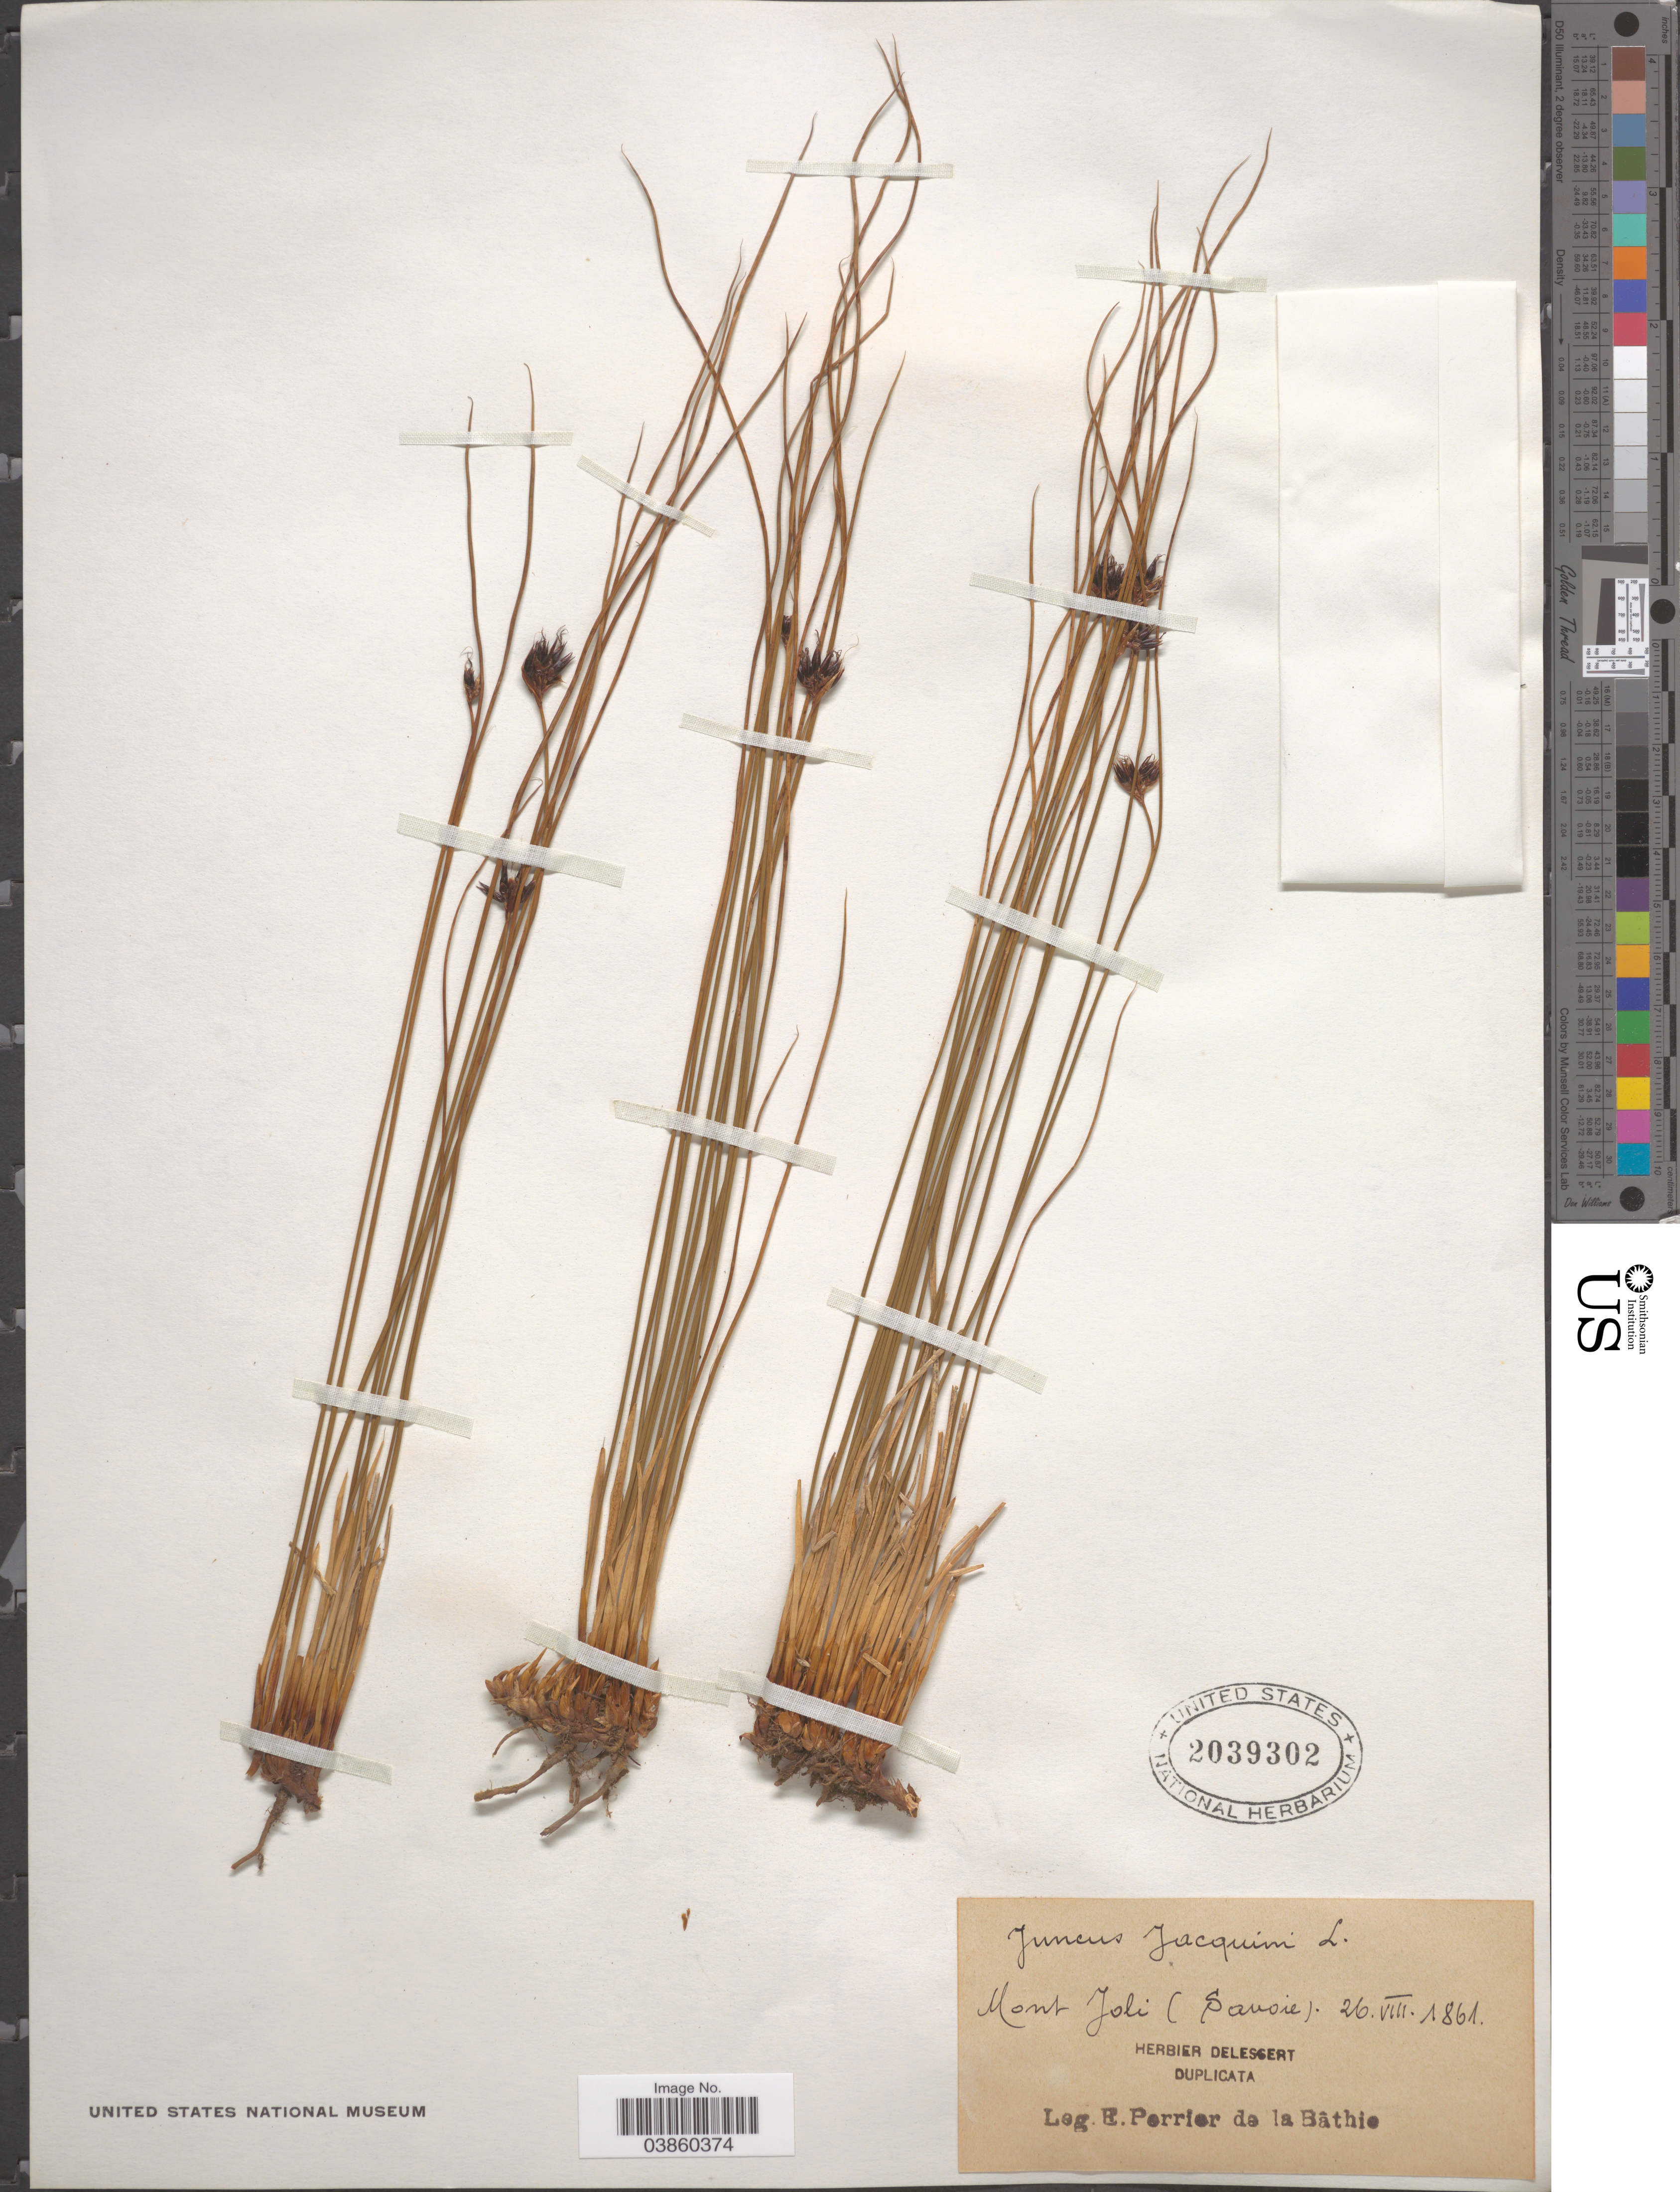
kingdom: Plantae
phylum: Tracheophyta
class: Liliopsida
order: Poales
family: Juncaceae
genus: Juncus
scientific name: Juncus jacquinii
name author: L.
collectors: E. Perrier de la Bâthie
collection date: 1861-08-26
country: France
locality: Mont Joli (Savoie).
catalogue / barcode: US 2039302